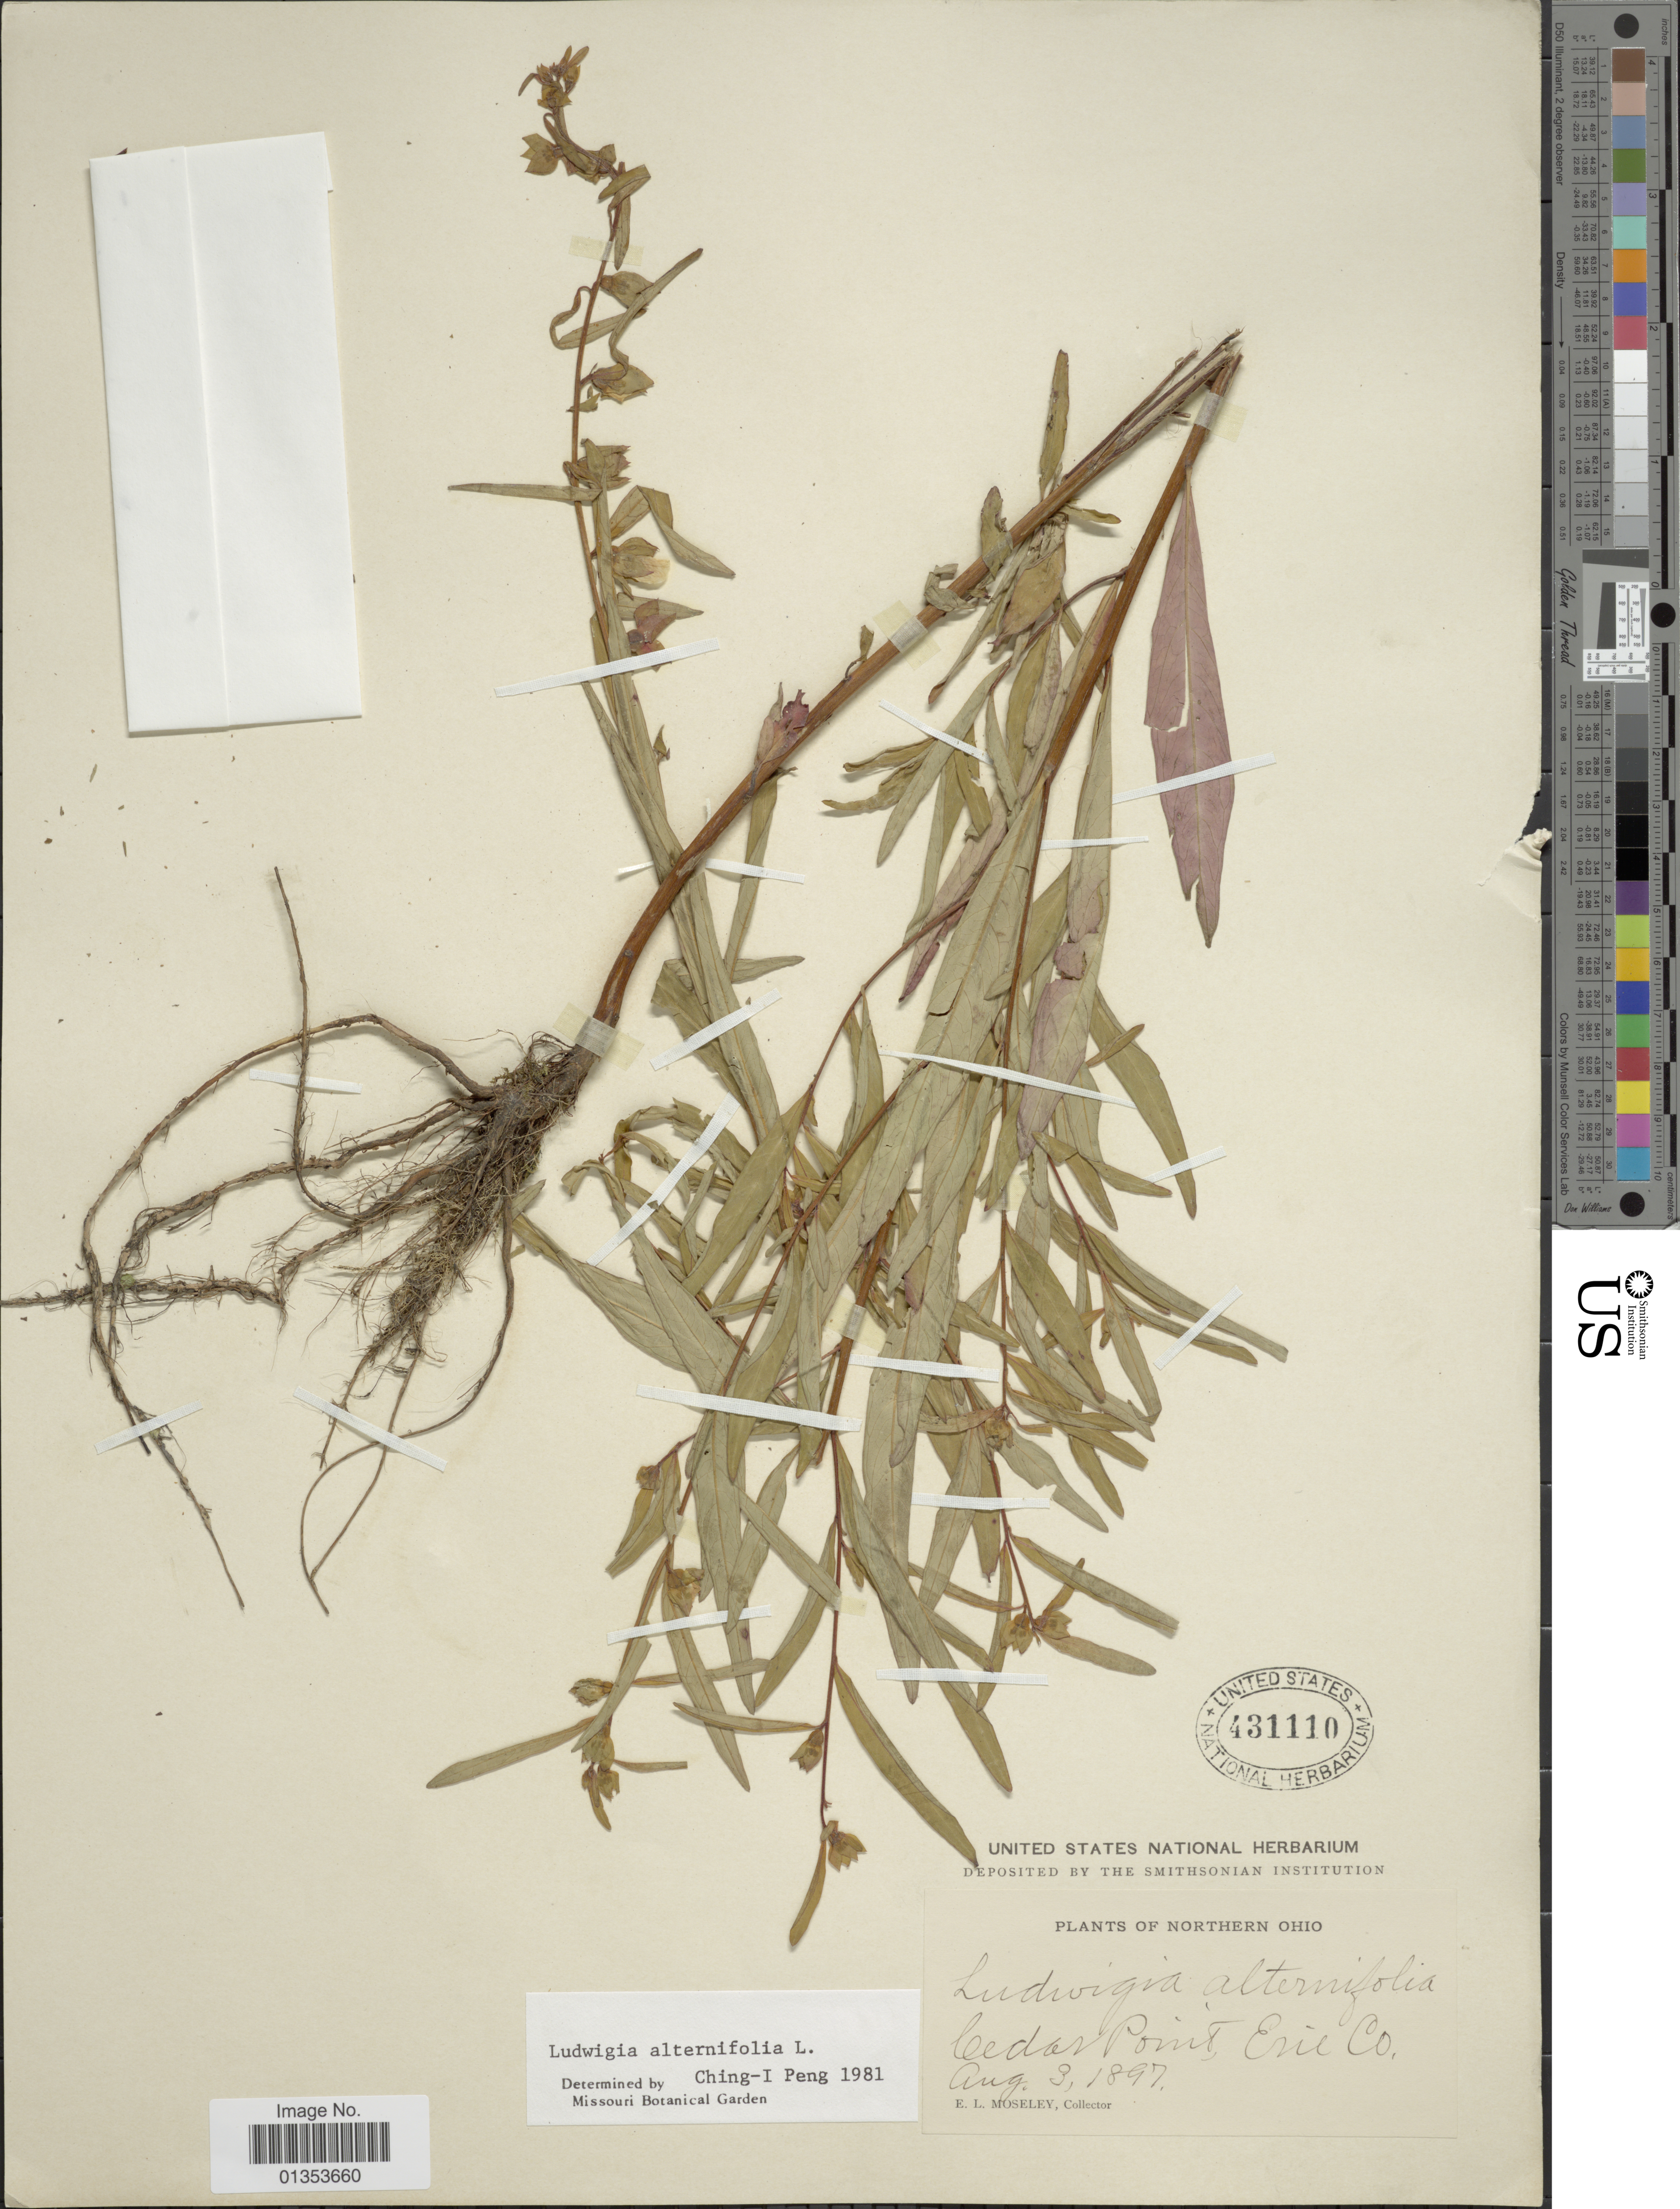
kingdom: Plantae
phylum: Tracheophyta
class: Magnoliopsida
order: Myrtales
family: Onagraceae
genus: Ludwigia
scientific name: Ludwigia alternifolia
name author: L.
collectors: E. Moseley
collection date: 1897-08-03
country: United States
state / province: Ohio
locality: Northern Ohio, Cedar Point, Erie Co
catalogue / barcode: US 431110